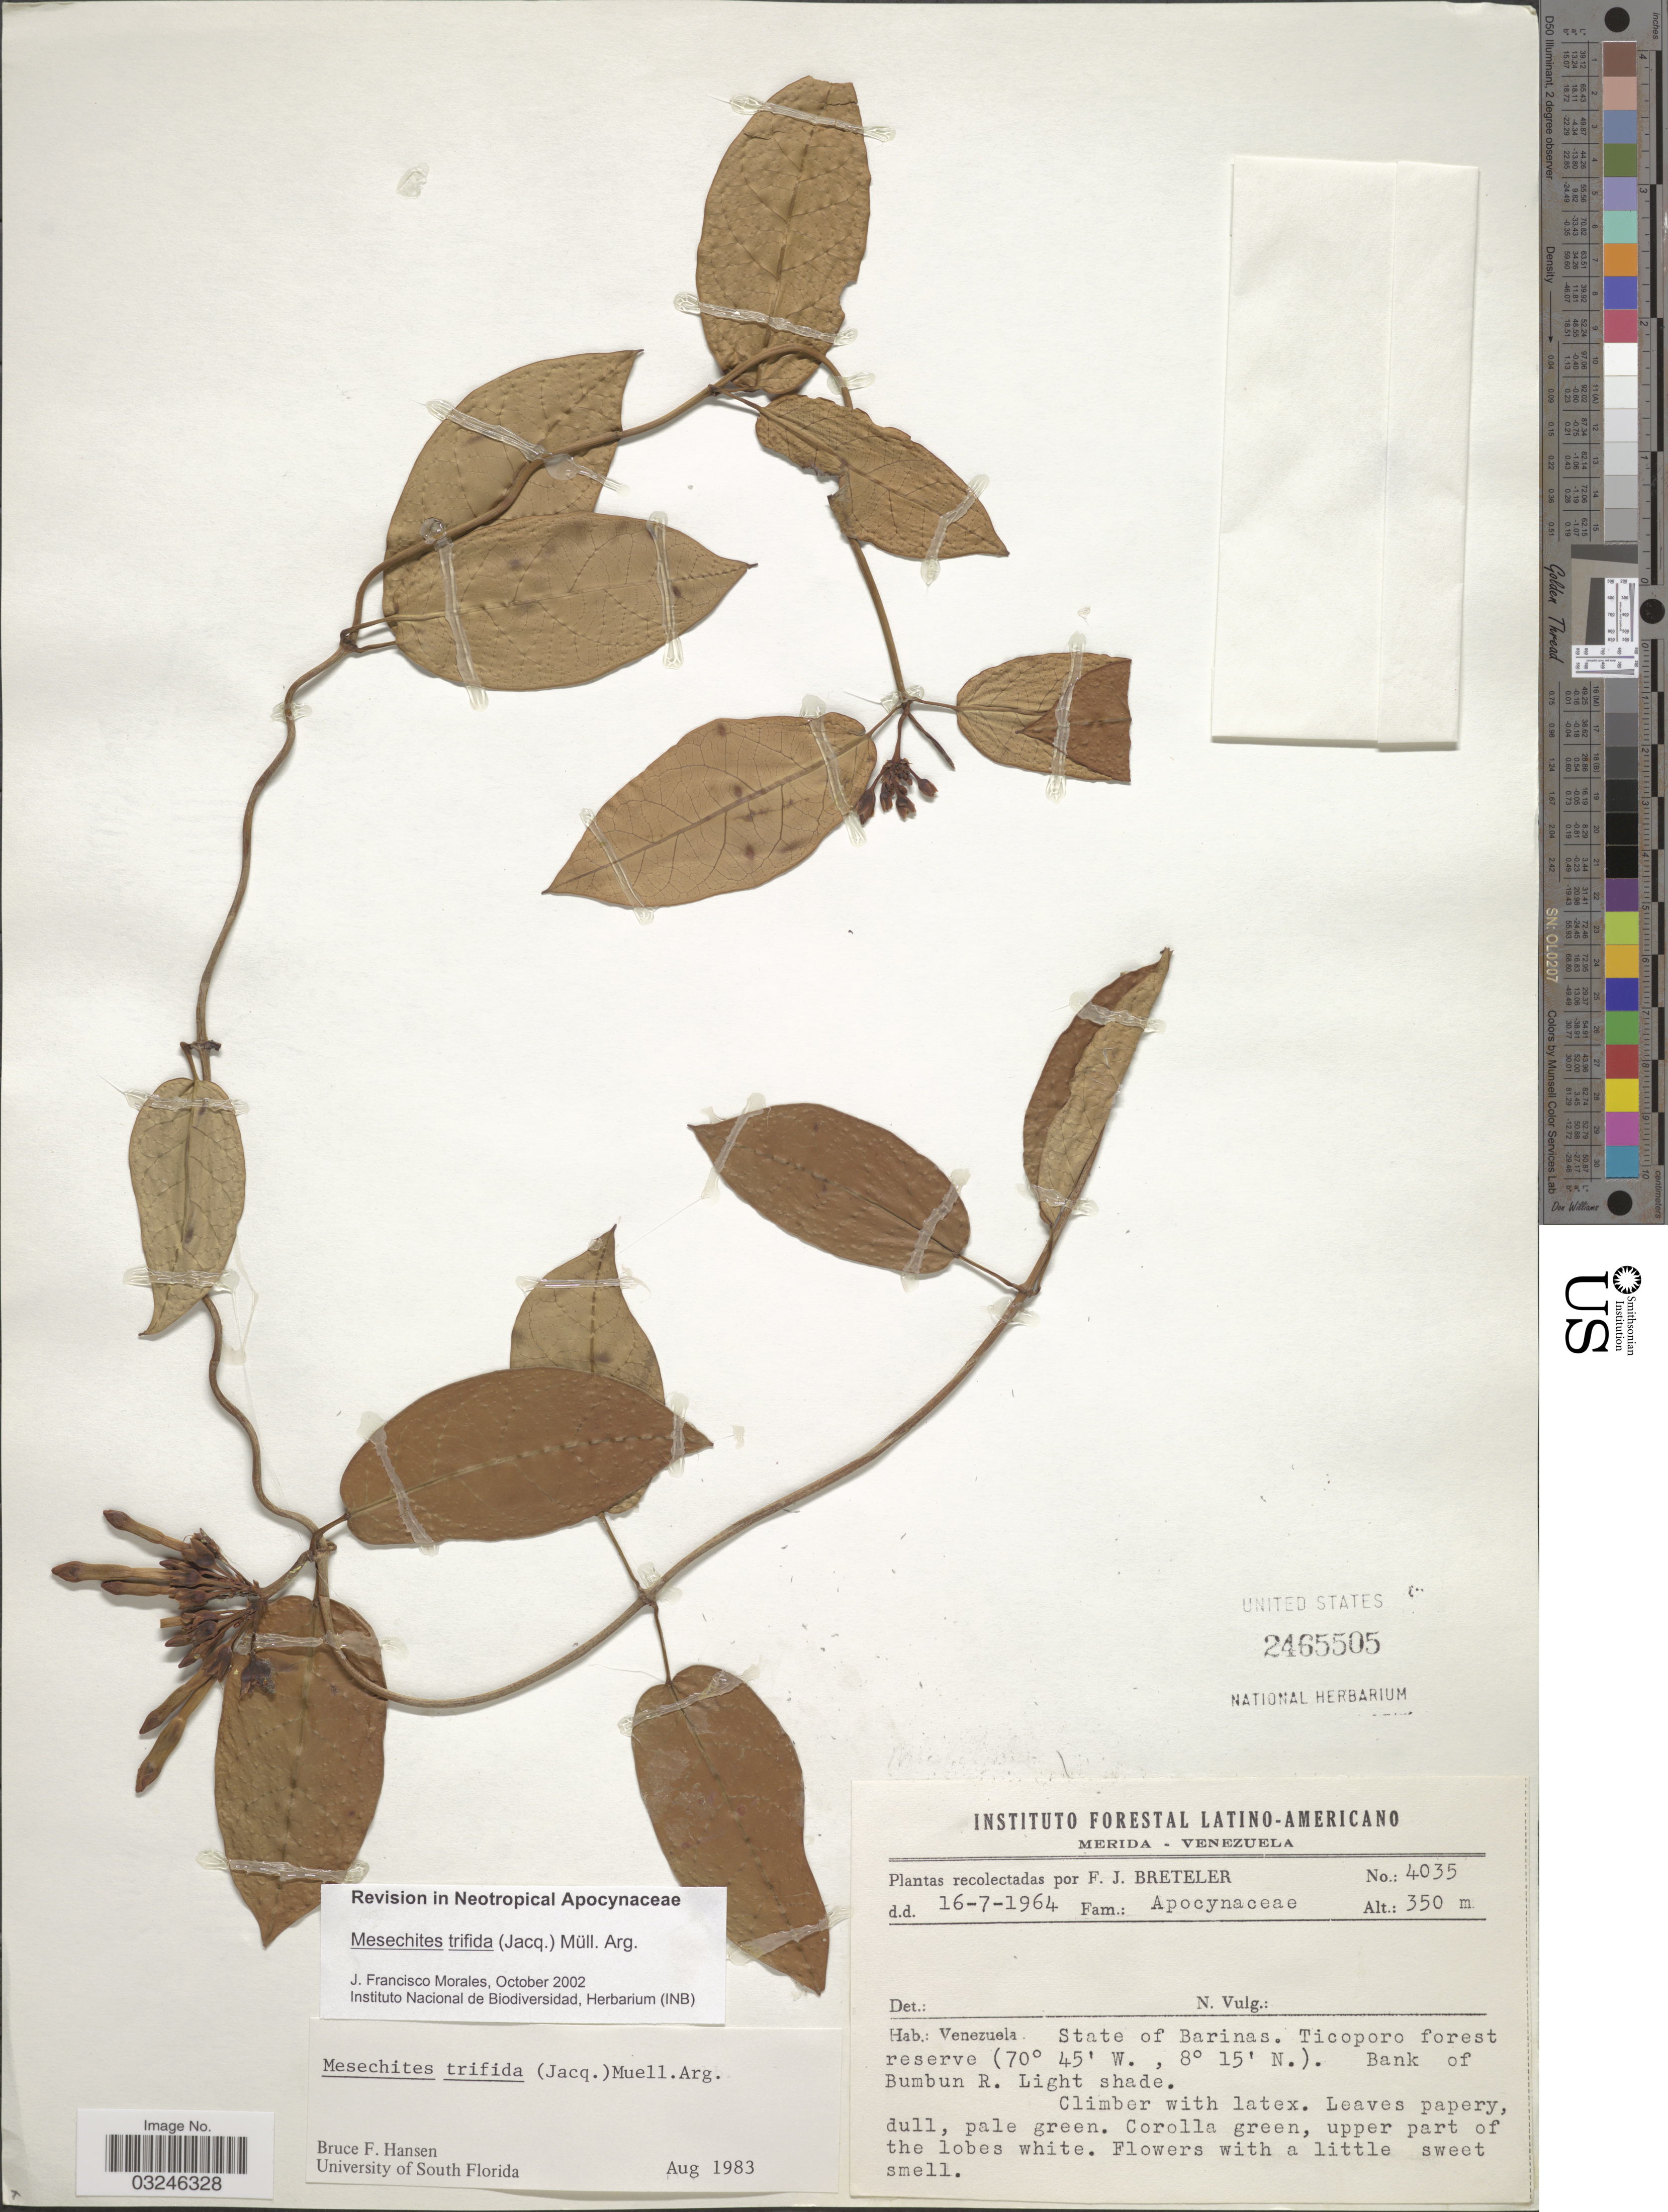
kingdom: Plantae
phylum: Tracheophyta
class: Magnoliopsida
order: Gentianales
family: Apocynaceae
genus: Mesechites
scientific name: Mesechites trifidus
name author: (Jacq.) Müll. Arg.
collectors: F. J. Breteler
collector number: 4035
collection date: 1964-07-16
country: Venezuela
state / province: Barinas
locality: Ticoporo forest reserve. Bank of Bumbun R.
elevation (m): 350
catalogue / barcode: US 2465505